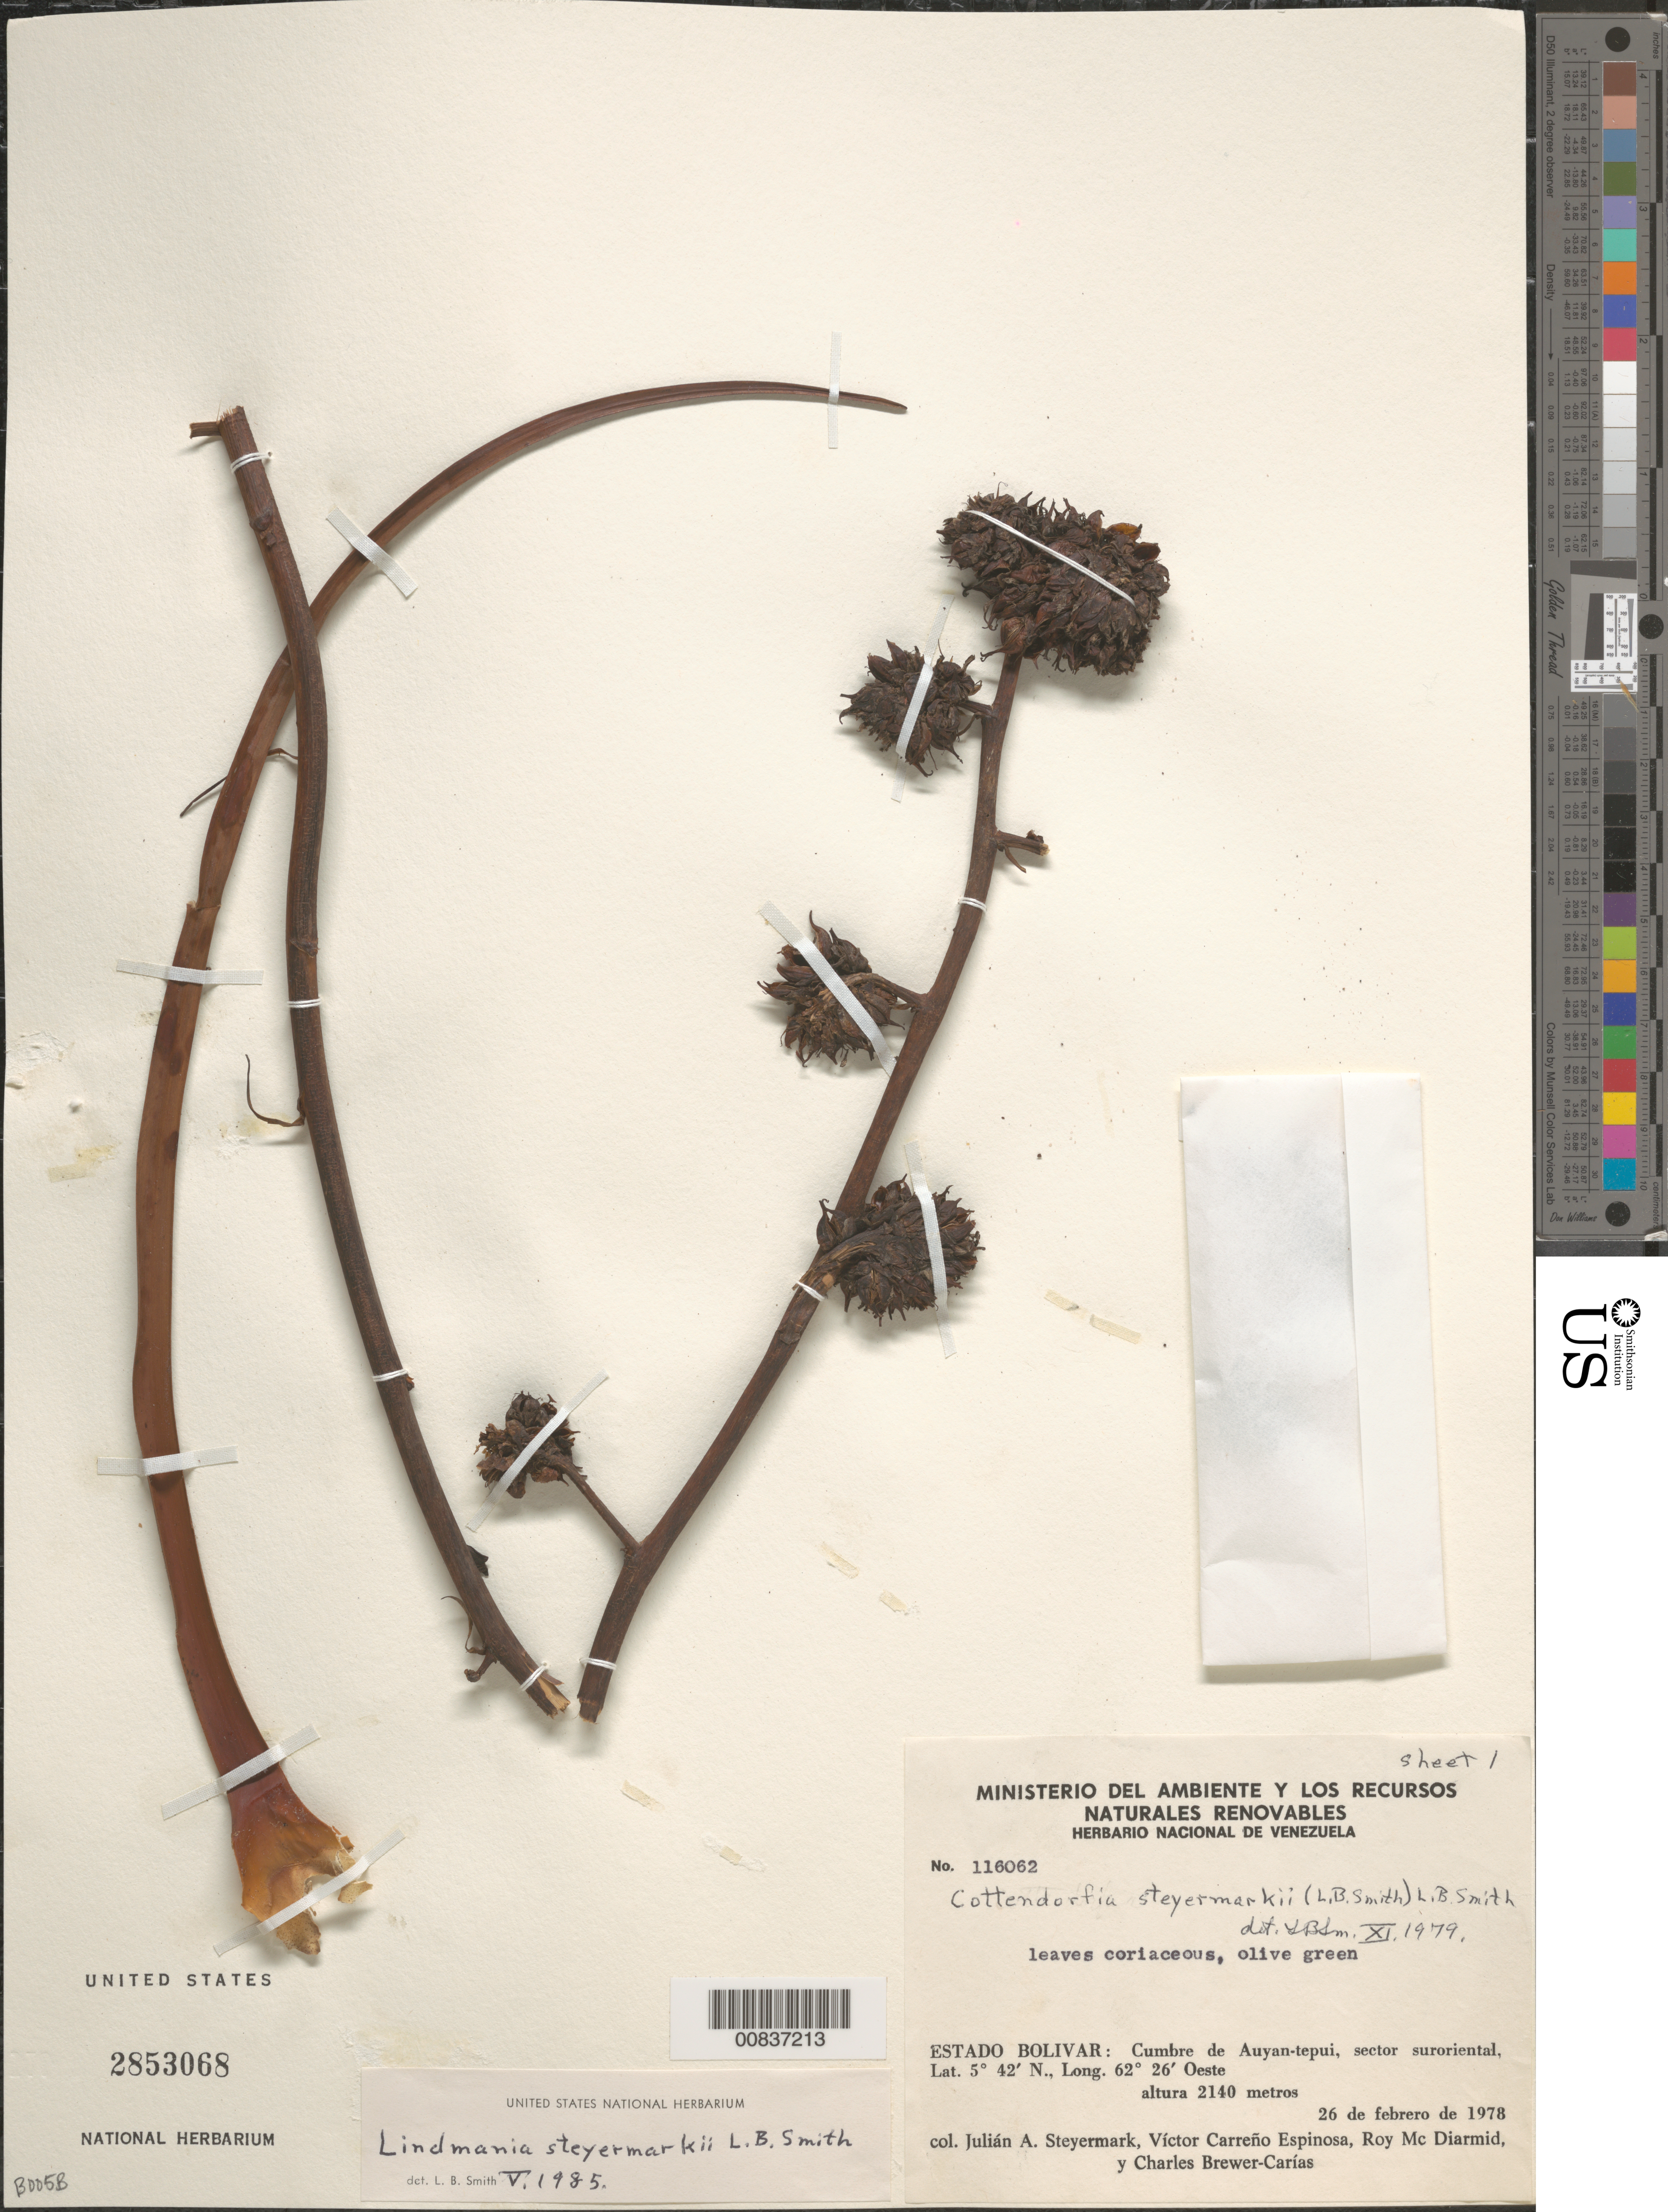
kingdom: Plantae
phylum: Tracheophyta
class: Liliopsida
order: Poales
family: Bromeliaceae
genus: Lindmania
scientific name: Lindmania steyermarkii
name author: L.B. Sm.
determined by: Smith, Lyman B., (US), NMNH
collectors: J. Steyermark, V. Carreño E., R. Mc Diarmid & C. Brewer-Carias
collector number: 116062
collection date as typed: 26-Feb-78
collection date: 1978-02-26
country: Venezuela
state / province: Bolívar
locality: Auyan-tepuí cumbre (summit), sector suroriental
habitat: Cumbre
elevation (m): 2140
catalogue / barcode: US 2853068